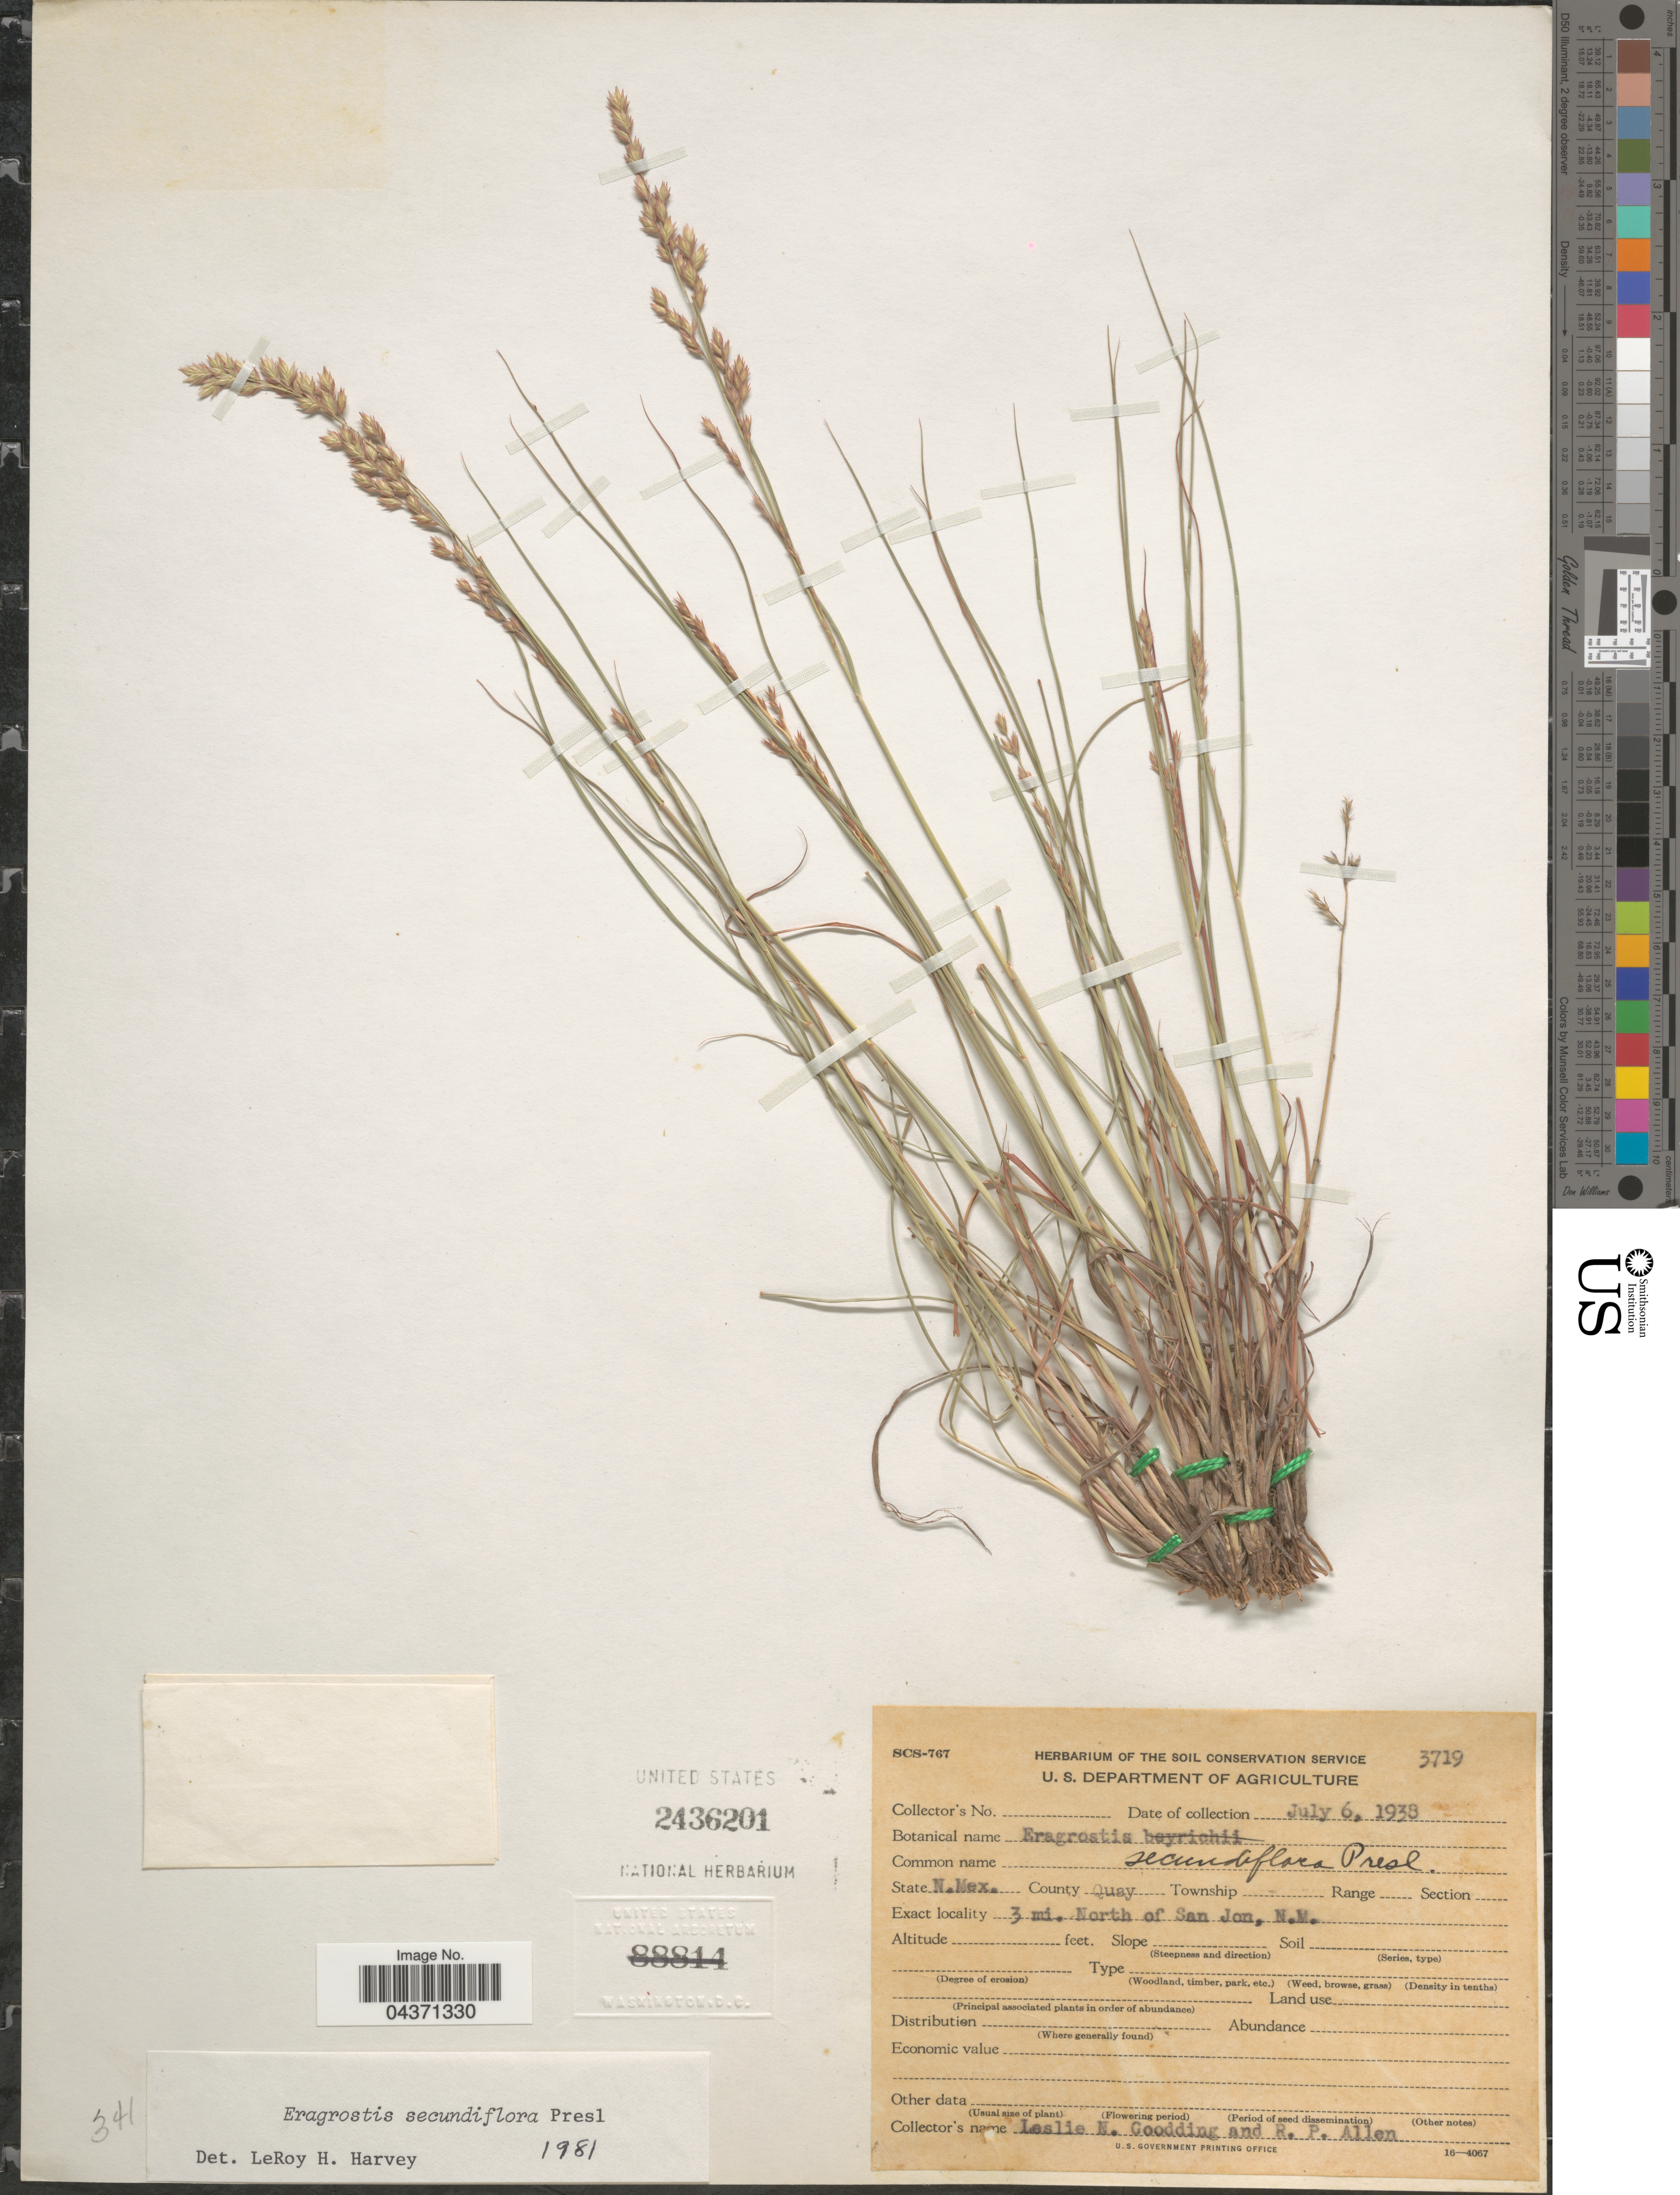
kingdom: Plantae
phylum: Tracheophyta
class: Liliopsida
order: Poales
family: Poaceae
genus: Eragrostis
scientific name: Eragrostis secundiflora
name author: J. Presl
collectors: L. N. Goodding & R. Allen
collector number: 3719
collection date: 1938-07-06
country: United States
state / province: New Mexico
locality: County Quay. 3 mi. North of San Jon.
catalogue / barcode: US 2436201